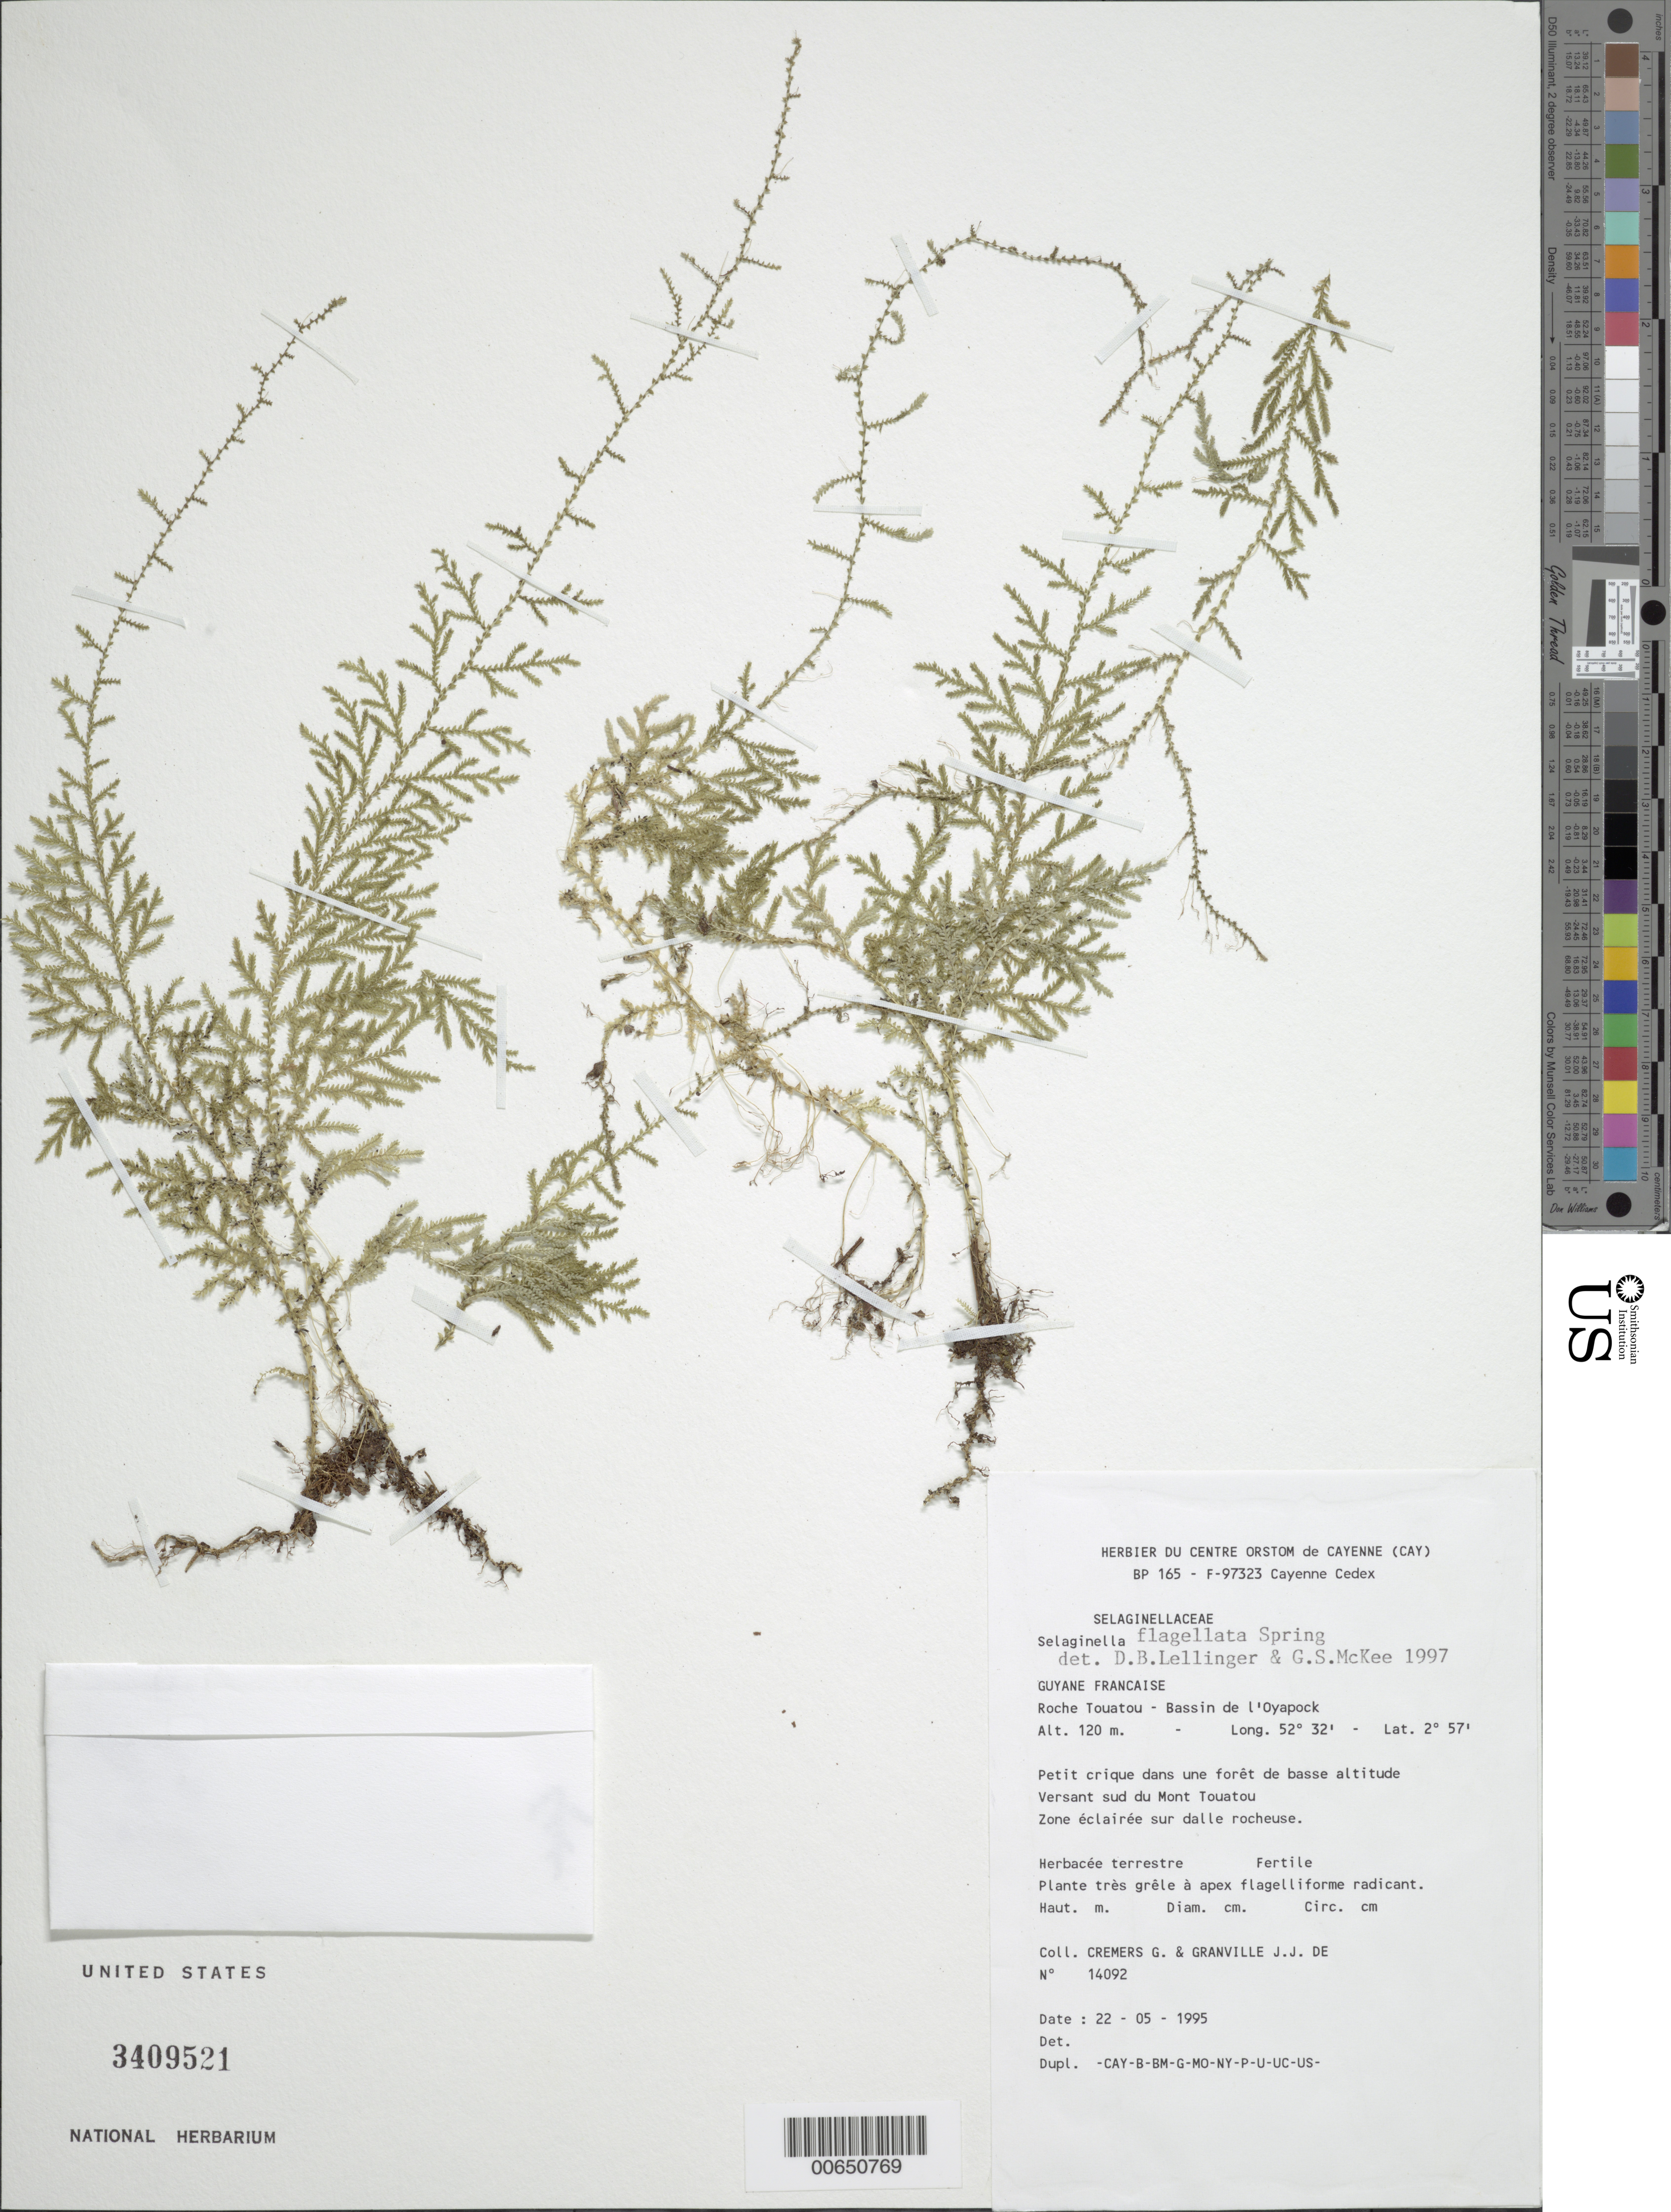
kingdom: Plantae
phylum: Tracheophyta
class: Lycopodiopsida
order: Selaginellales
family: Selaginellaceae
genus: Selaginella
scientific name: Selaginella flagellata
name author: Spring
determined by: Lellinger, D. B.; McKee, G. S.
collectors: G. Cremers & J.-J. de Granville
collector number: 14092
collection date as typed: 22-May-95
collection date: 1995-05-22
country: French Guiana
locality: Roche Touatou, Bassin de l'Oyapock, versant sud du Mont Touatou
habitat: Small creek in low forest; zone eclairee sur dalle rocheuse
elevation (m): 120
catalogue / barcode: US 3409521